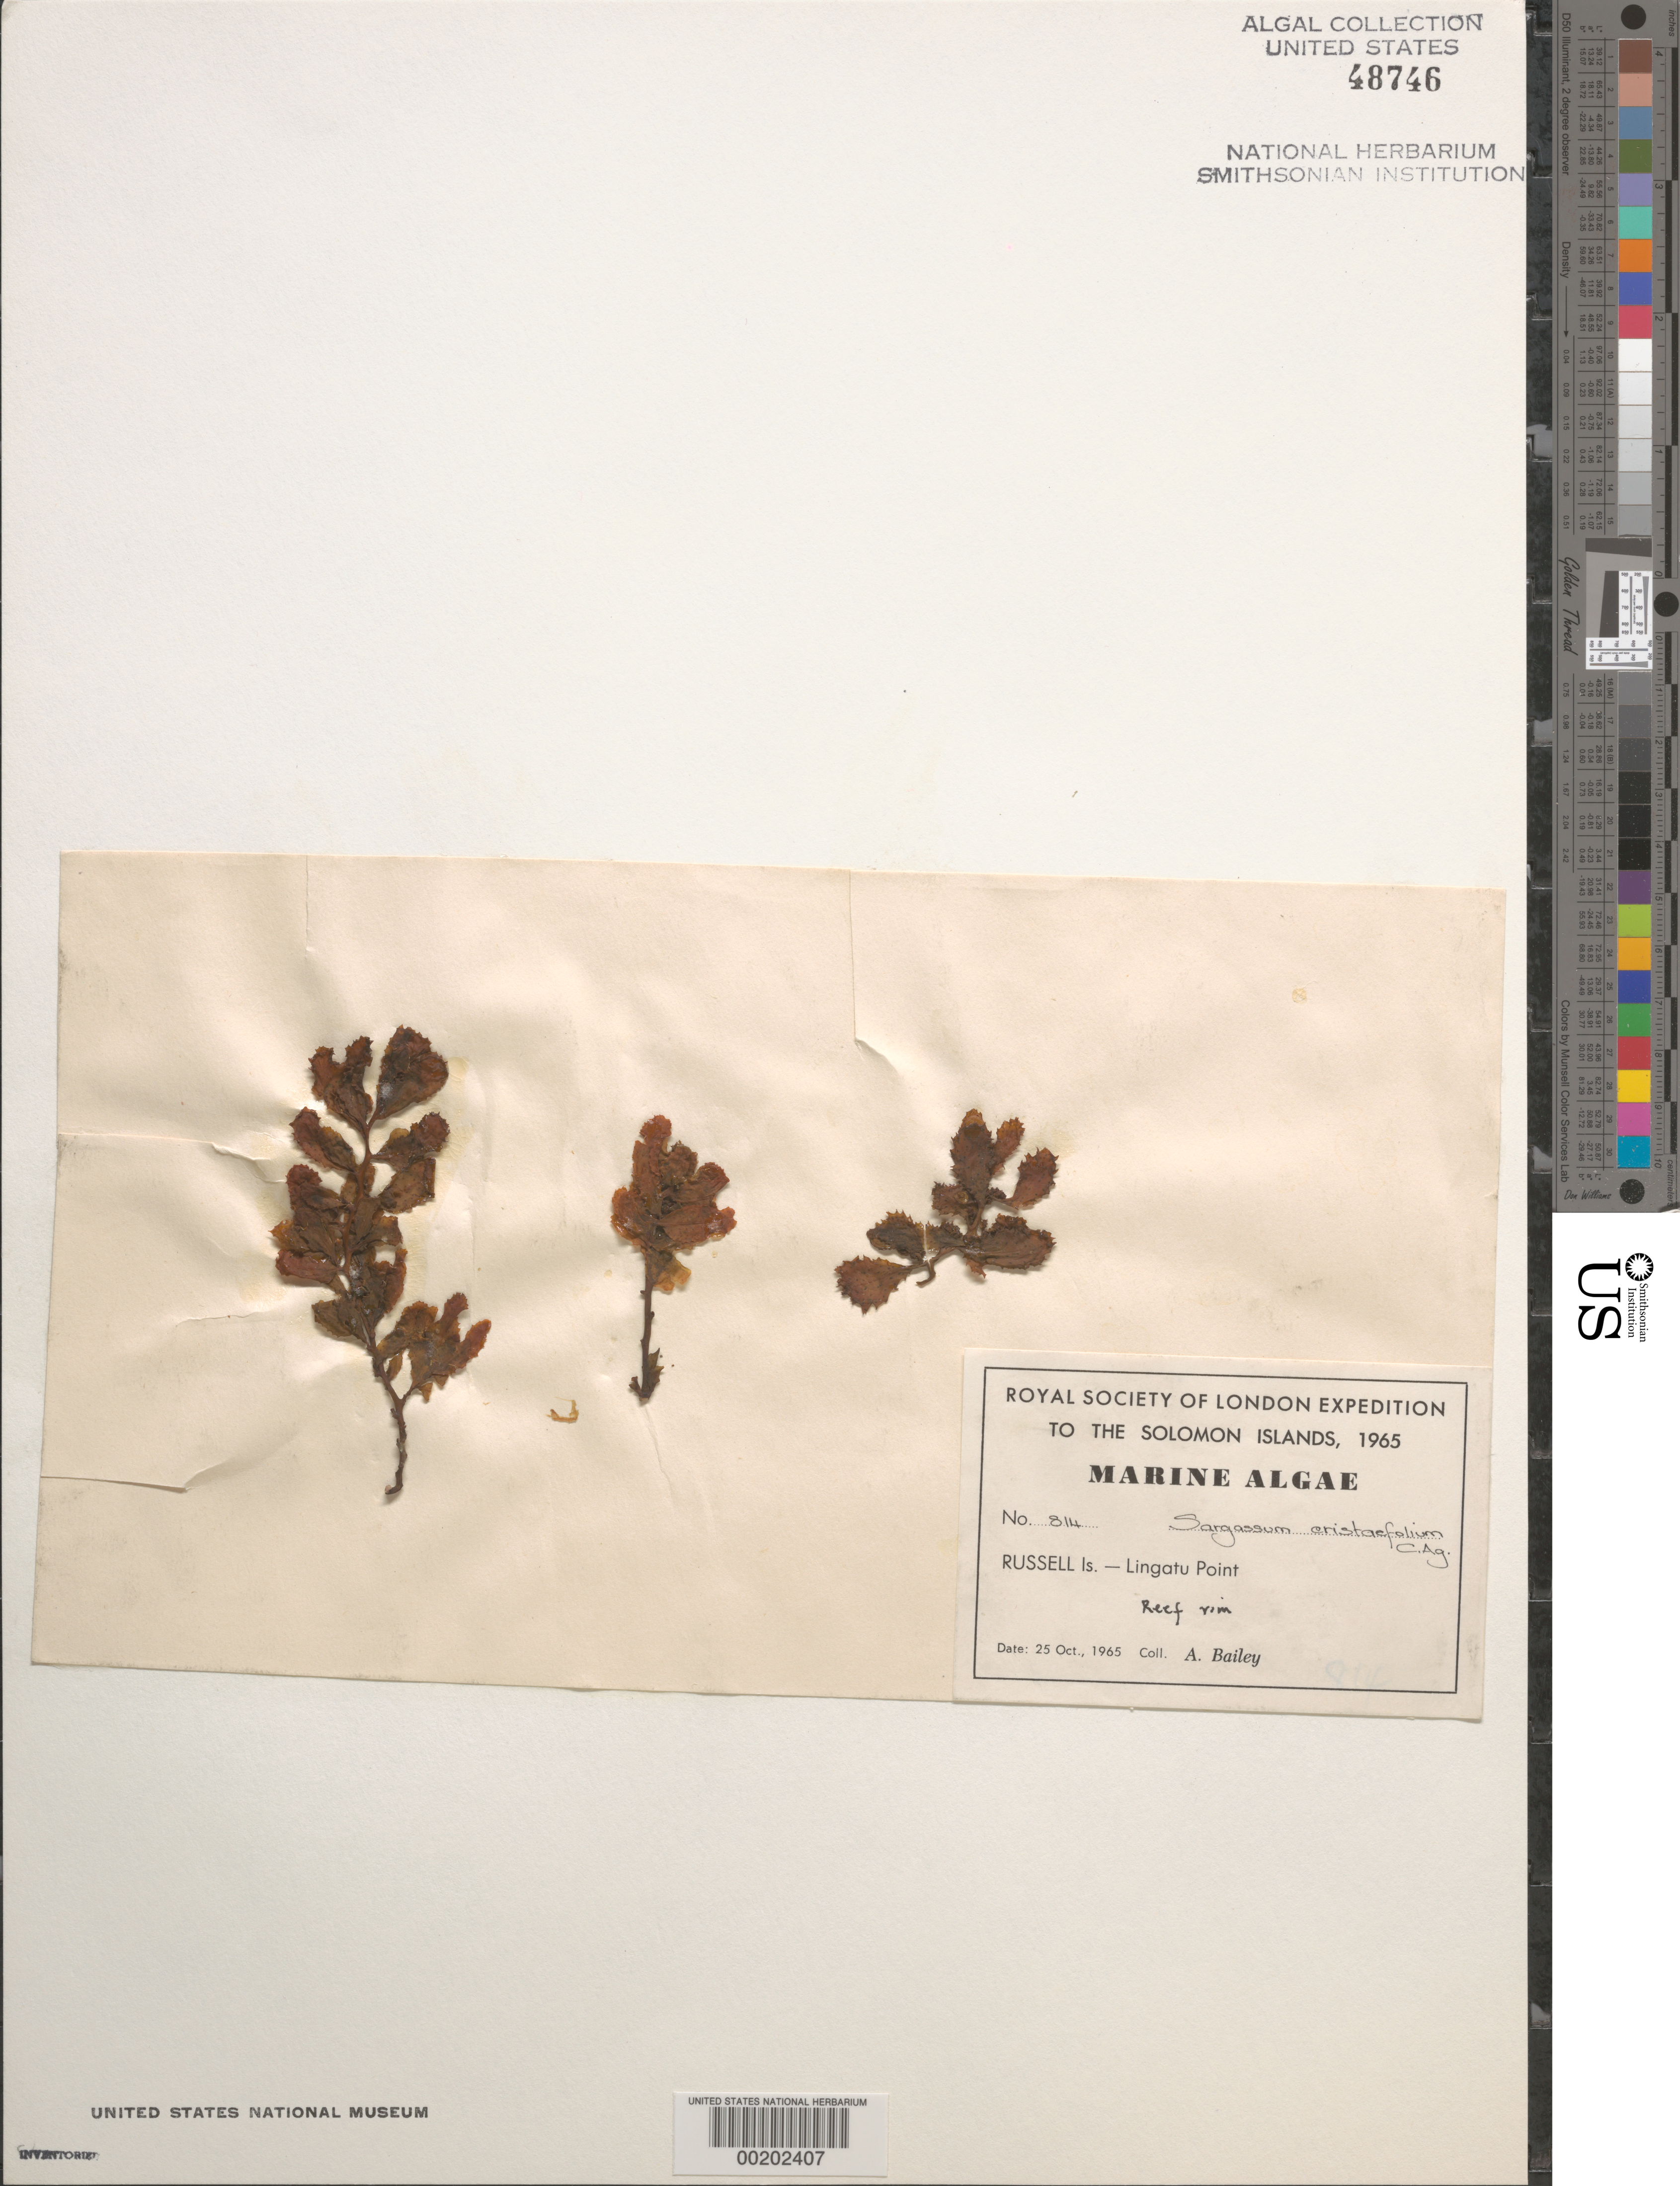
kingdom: Chromista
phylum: Ochrophyta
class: Phaeophyceae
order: Fucales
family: Sargassaceae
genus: Sargassum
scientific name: Sargassum ilicifolium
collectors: A. Bailey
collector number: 814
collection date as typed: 25 Oct 1965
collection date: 1965-10-25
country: Solomon Islands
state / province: Central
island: Mbanika [Banika]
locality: Lingatu Point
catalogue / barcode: US 48746